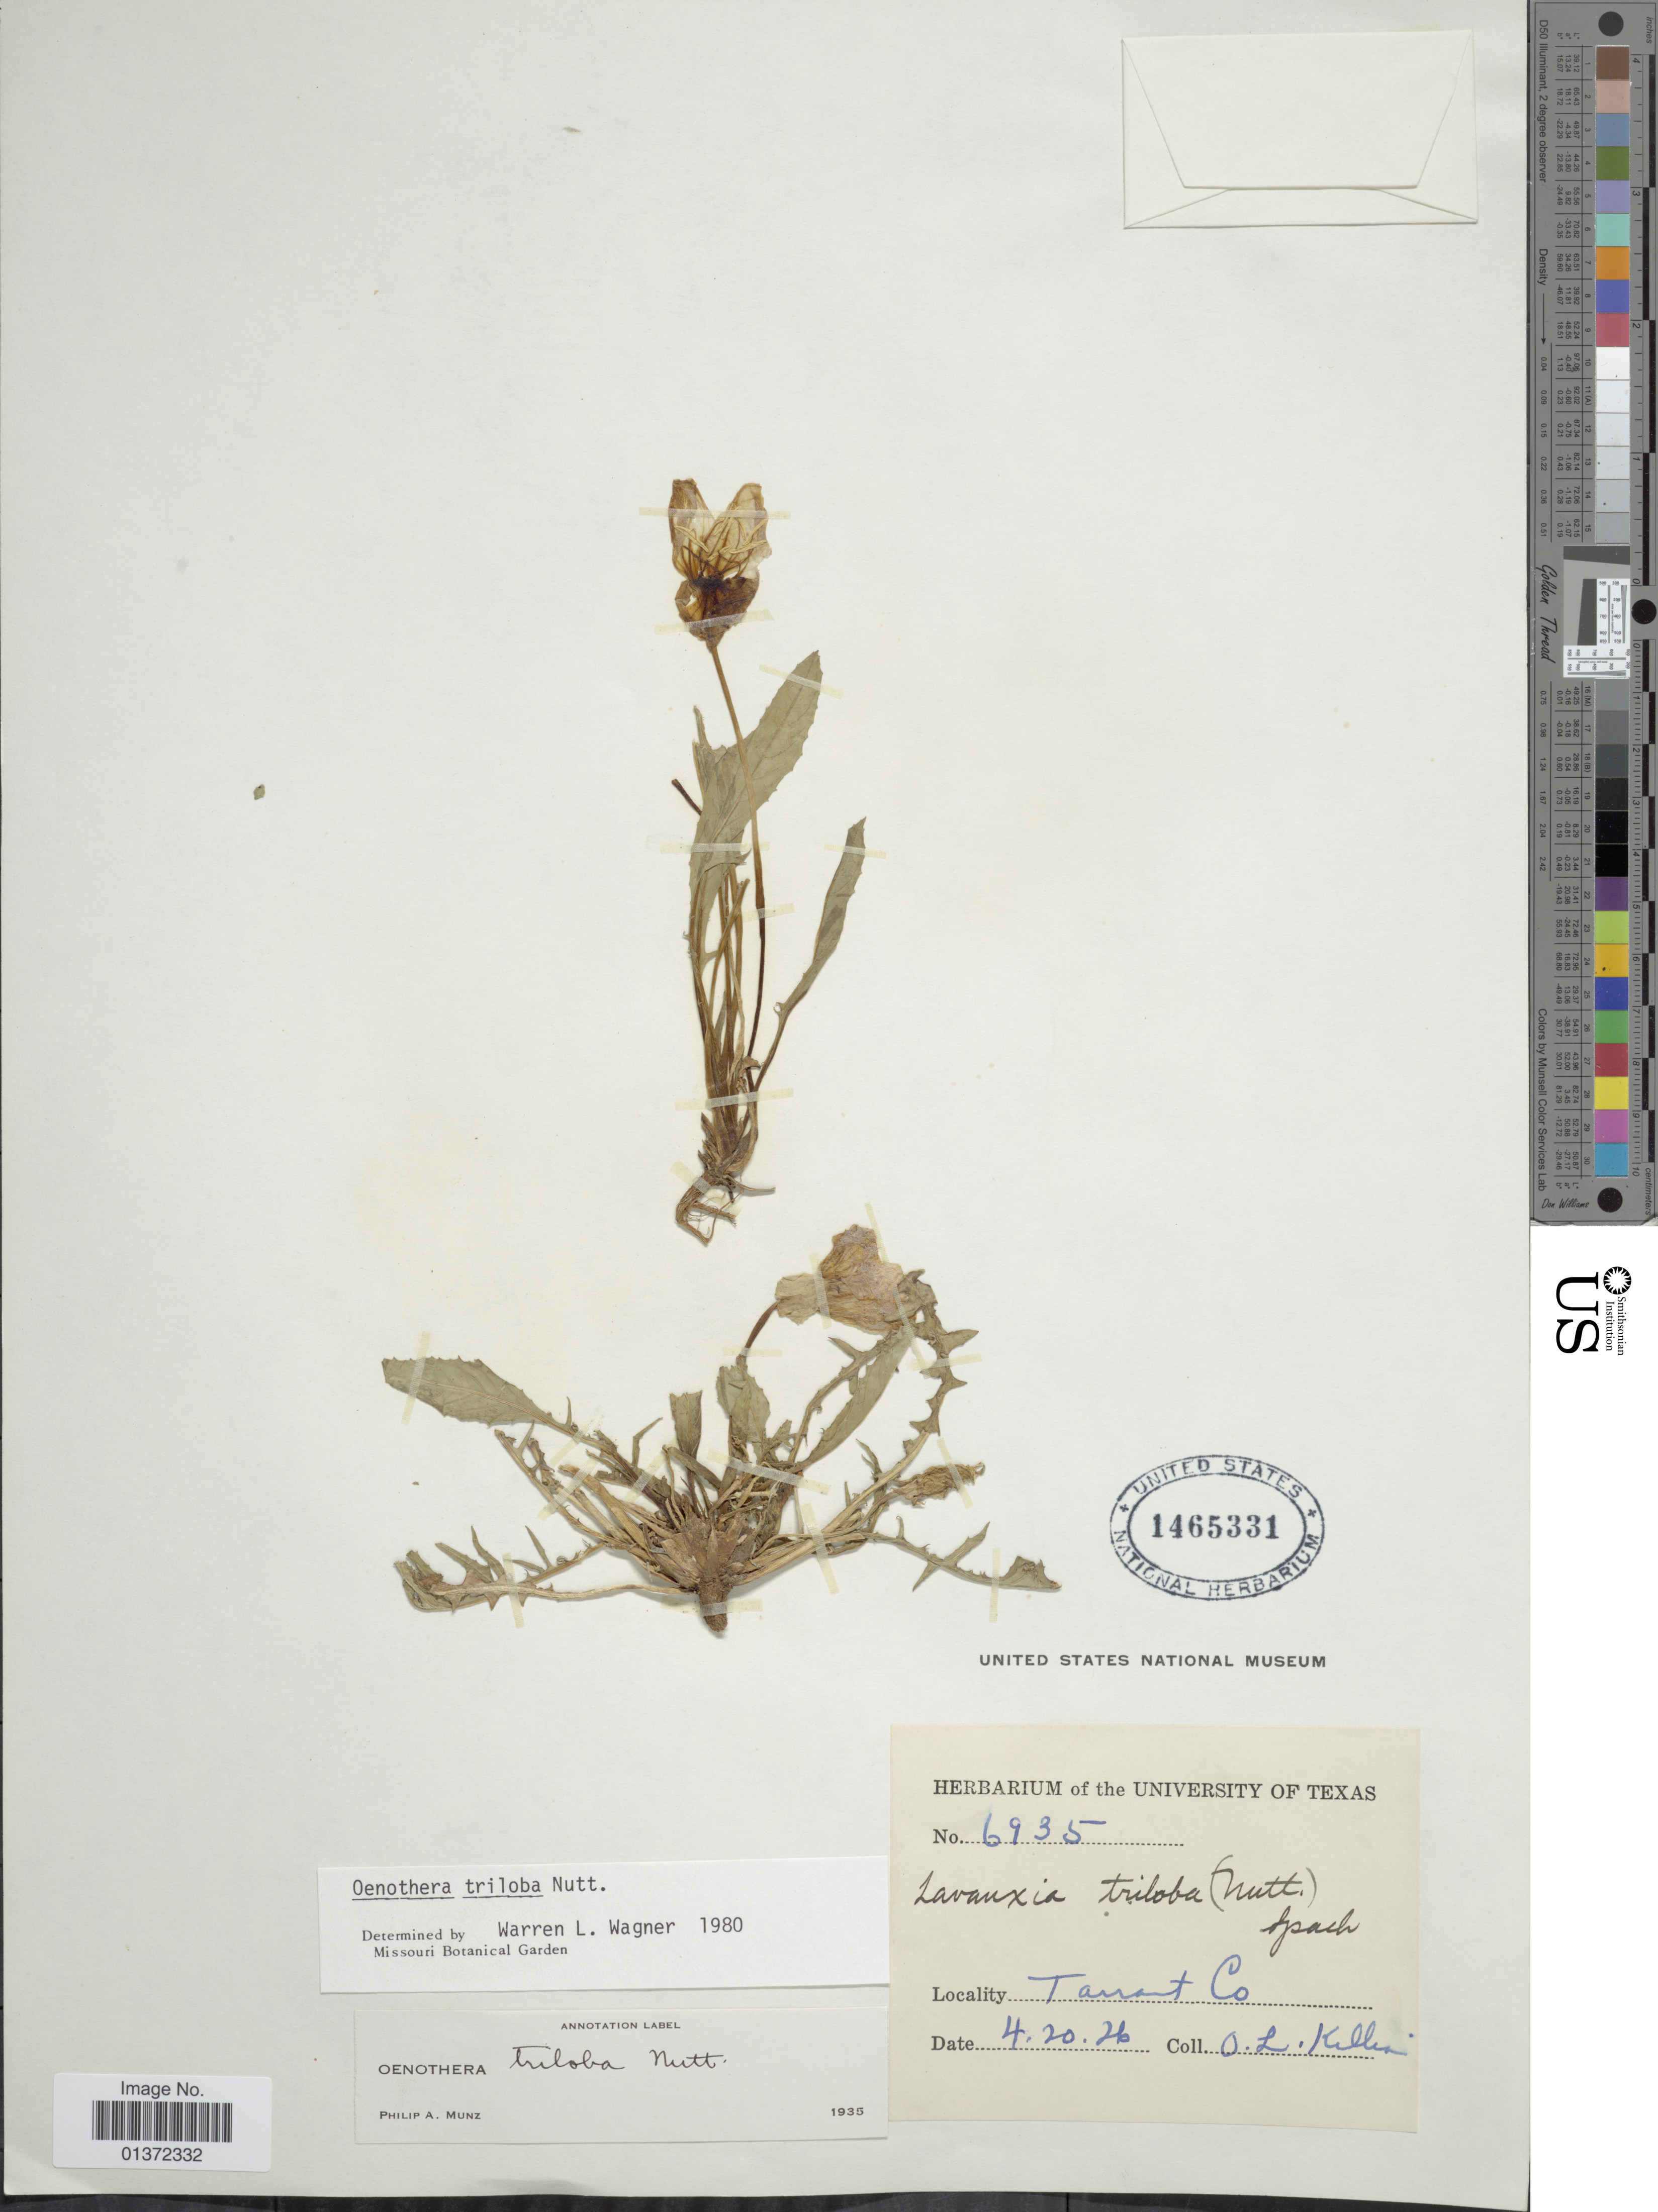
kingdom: Plantae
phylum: Tracheophyta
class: Magnoliopsida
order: Myrtales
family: Onagraceae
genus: Oenothera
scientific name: Oenothera triloba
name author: Nutt.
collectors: O. Killian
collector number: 6935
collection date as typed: Transcribed d/m/y: 20/4/26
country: United States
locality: Tarrant Co.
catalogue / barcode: US 1465331